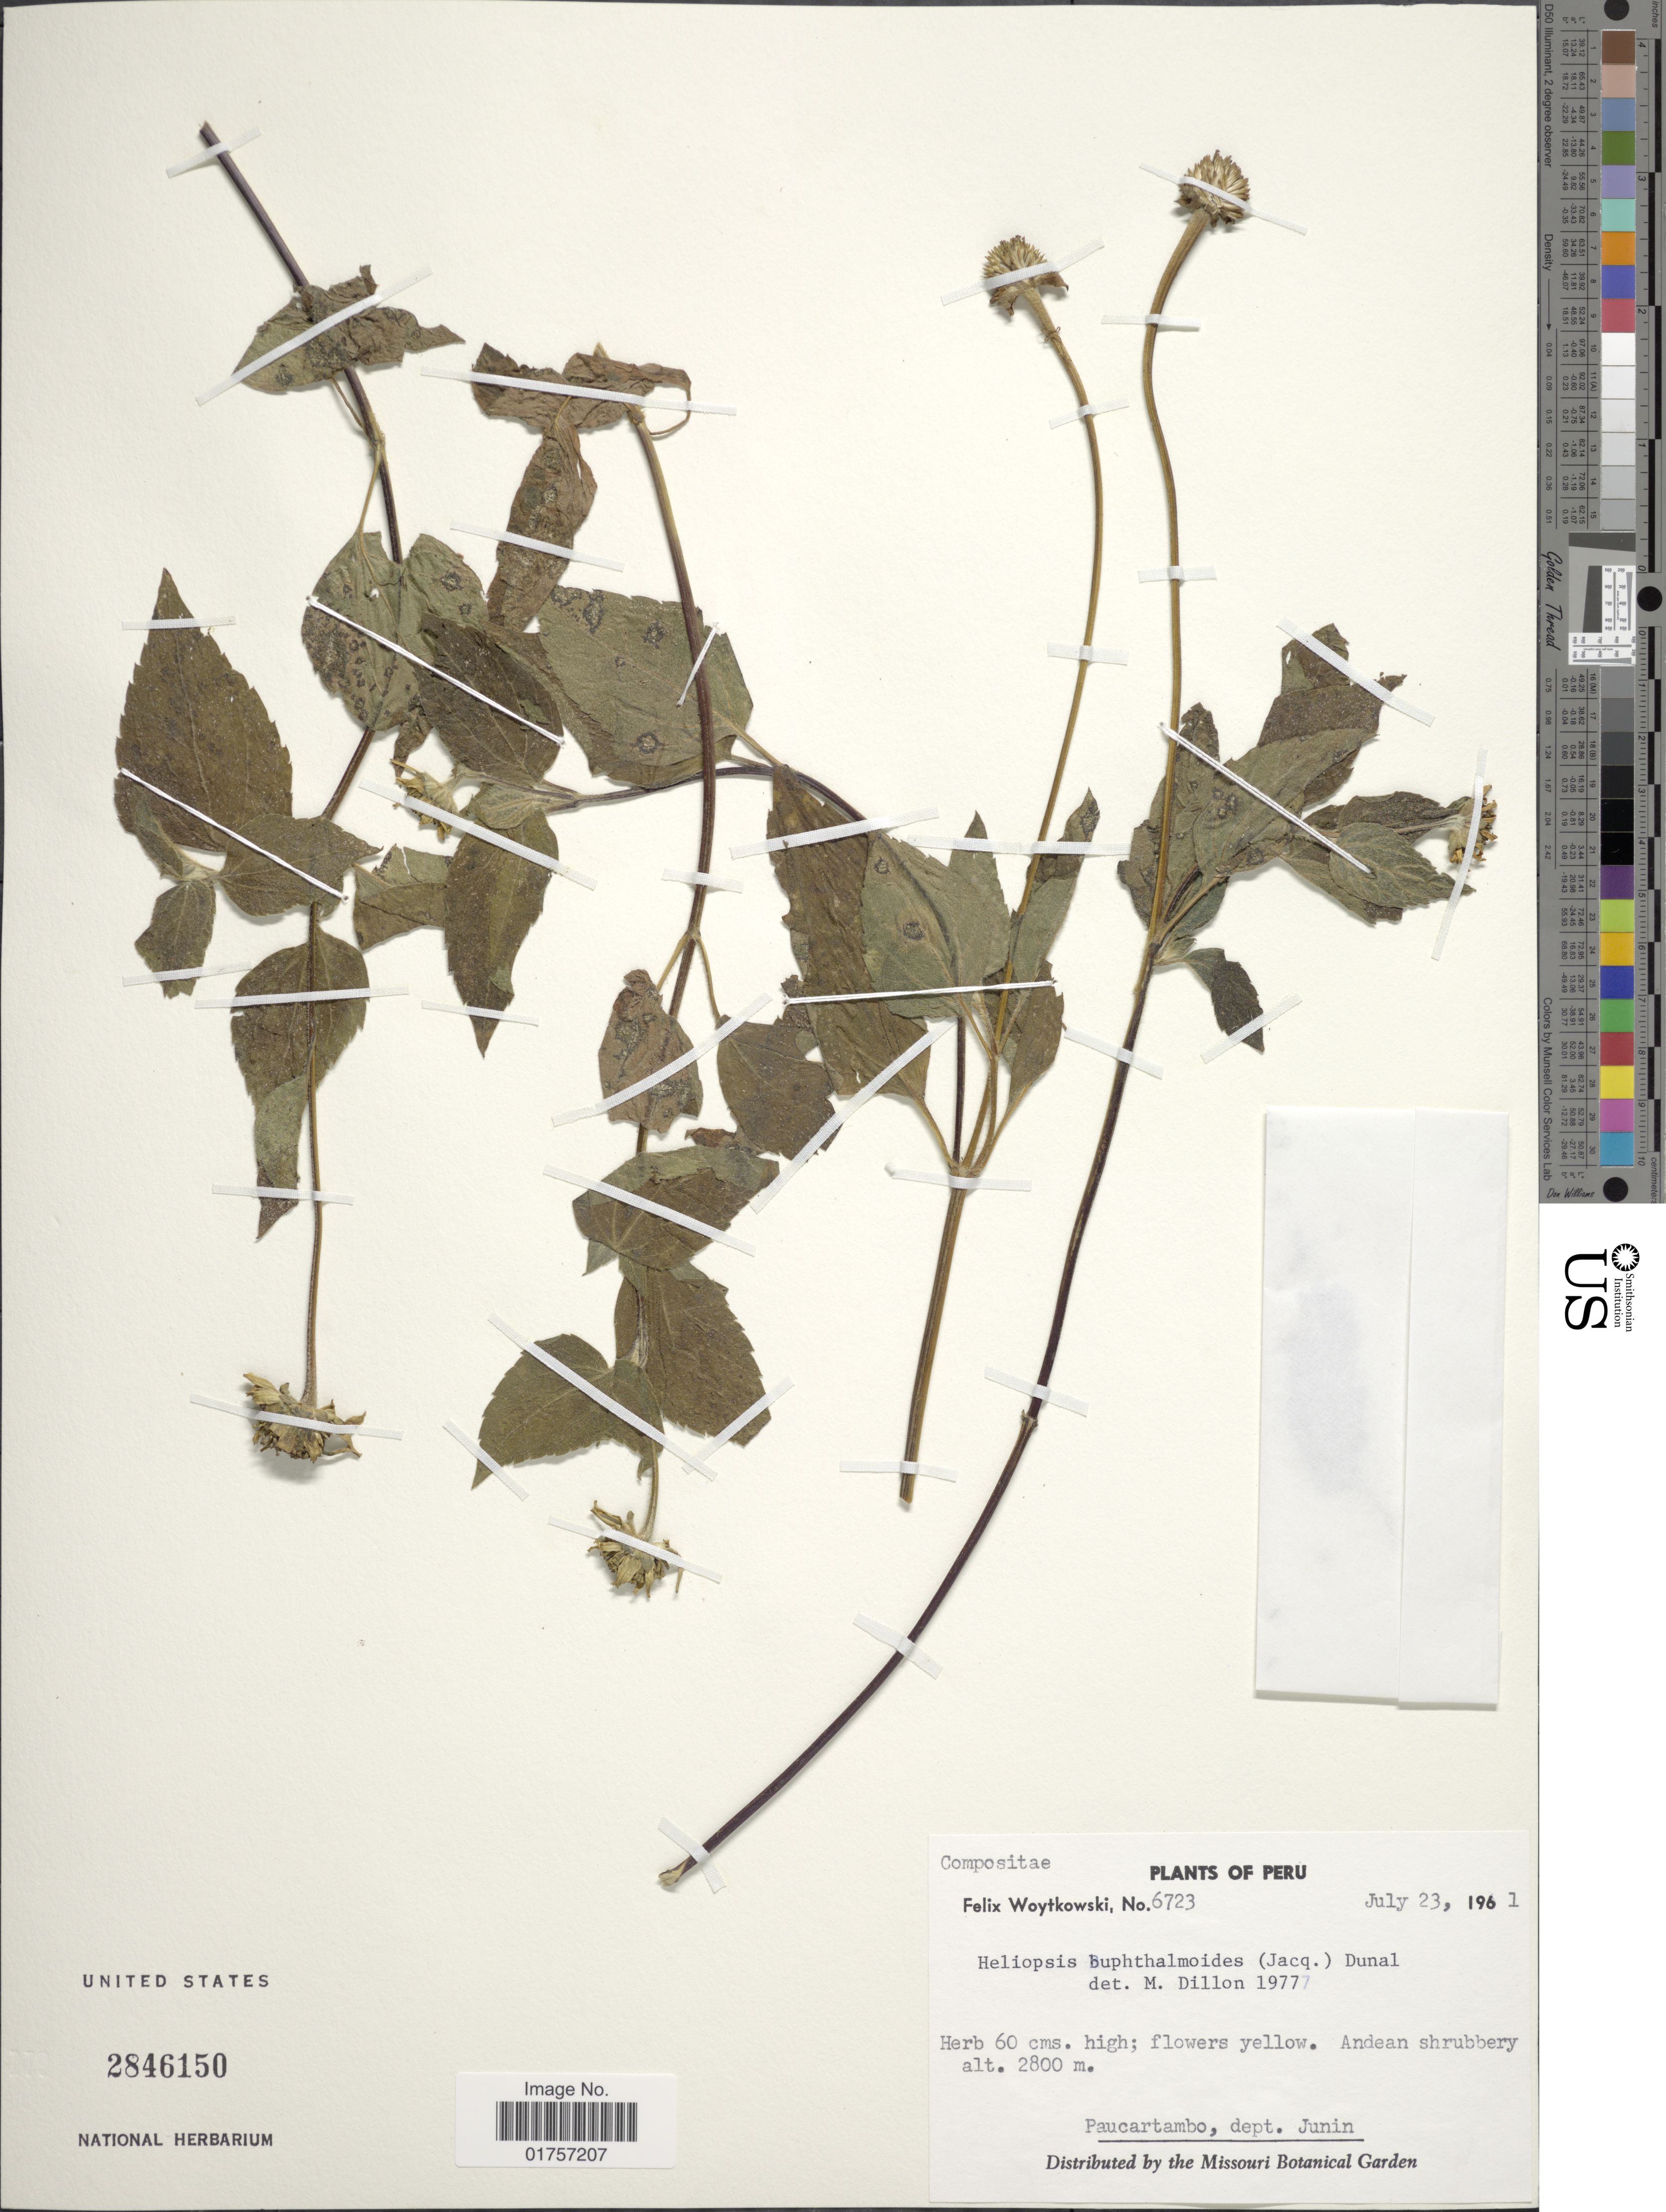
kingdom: Plantae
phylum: Tracheophyta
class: Magnoliopsida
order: Asterales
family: Asteraceae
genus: Heliopsis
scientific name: Heliopsis buphthalmoides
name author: (Jacq.) Dunal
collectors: F. Woytkowski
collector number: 6723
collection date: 1961-07-23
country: Peru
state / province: Junín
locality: Paucartambo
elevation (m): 2800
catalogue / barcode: US 2846150